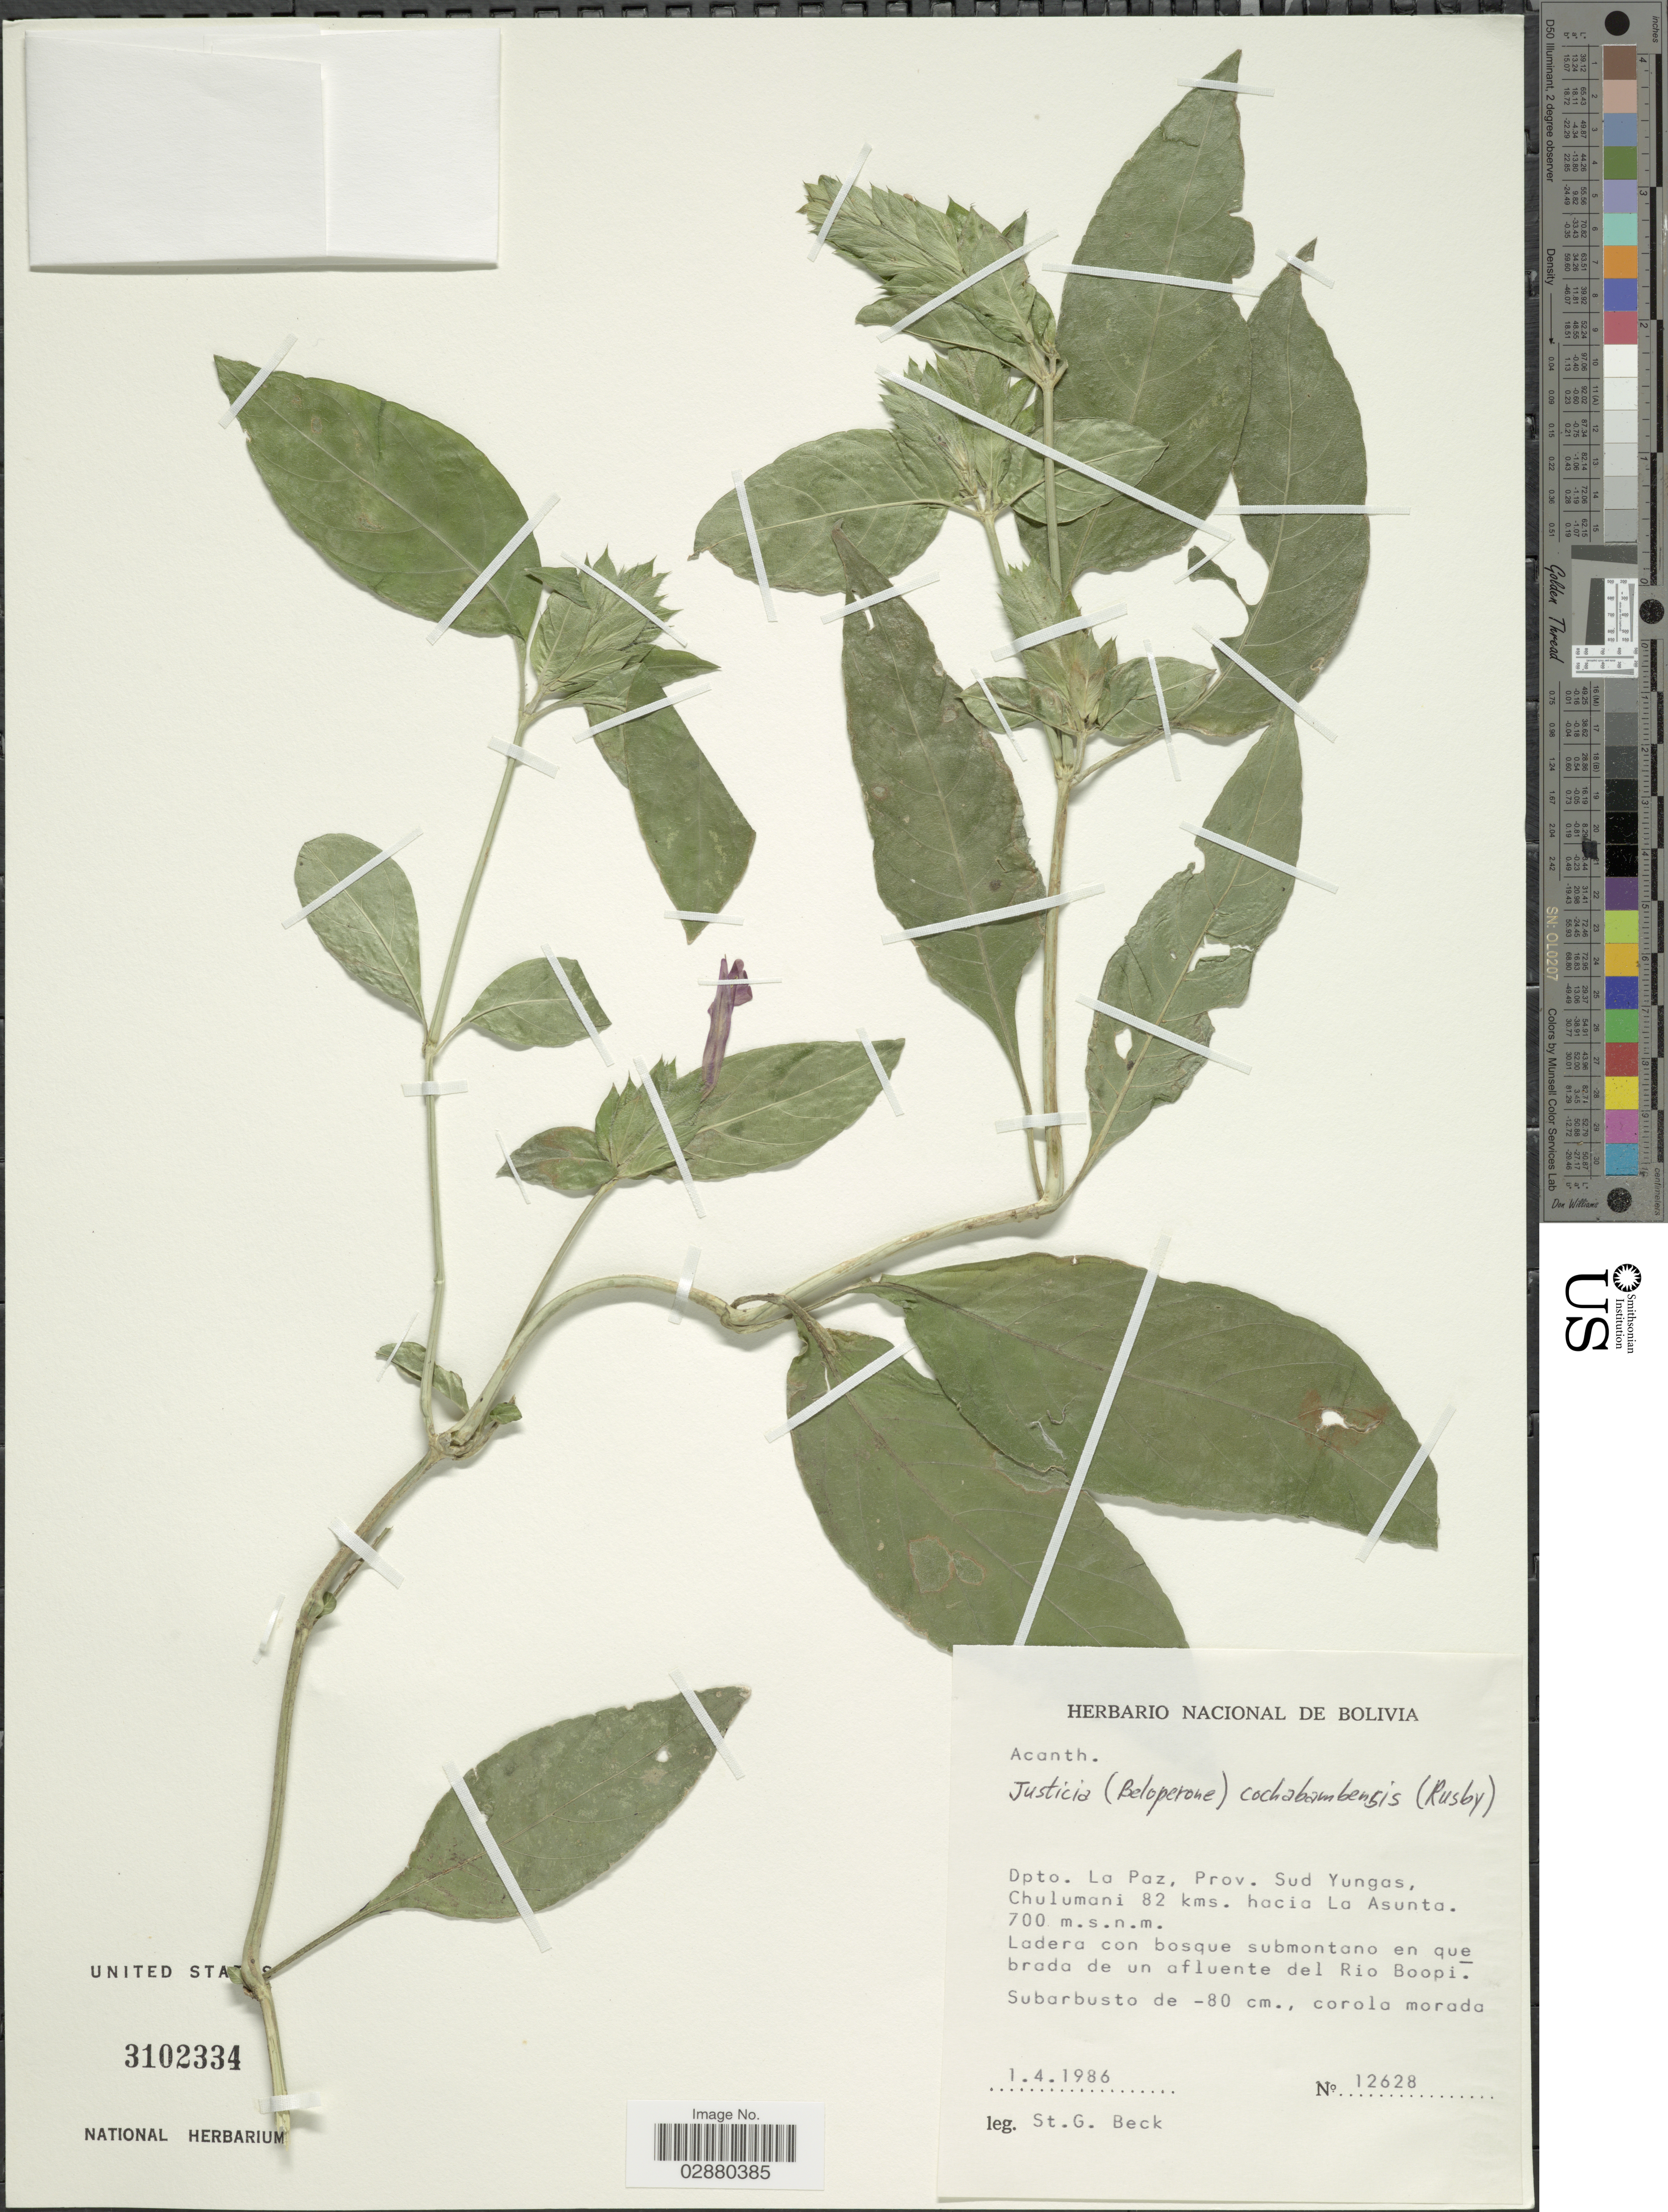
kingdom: Plantae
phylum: Tracheophyta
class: Magnoliopsida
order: Lamiales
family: Acanthaceae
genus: Justicia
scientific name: Justicia ramulosa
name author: (Morong) V.A.W. Graham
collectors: S. G. Beck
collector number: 12628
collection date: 1986-04-01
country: Bolivia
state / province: La Paz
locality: Dpto. La Paz, Prov. Sud Yungas, Chulumani 82 kms. hacia La Asunta. En quebrada de un afluente del Rio Boopi.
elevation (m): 700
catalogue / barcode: US 3102334